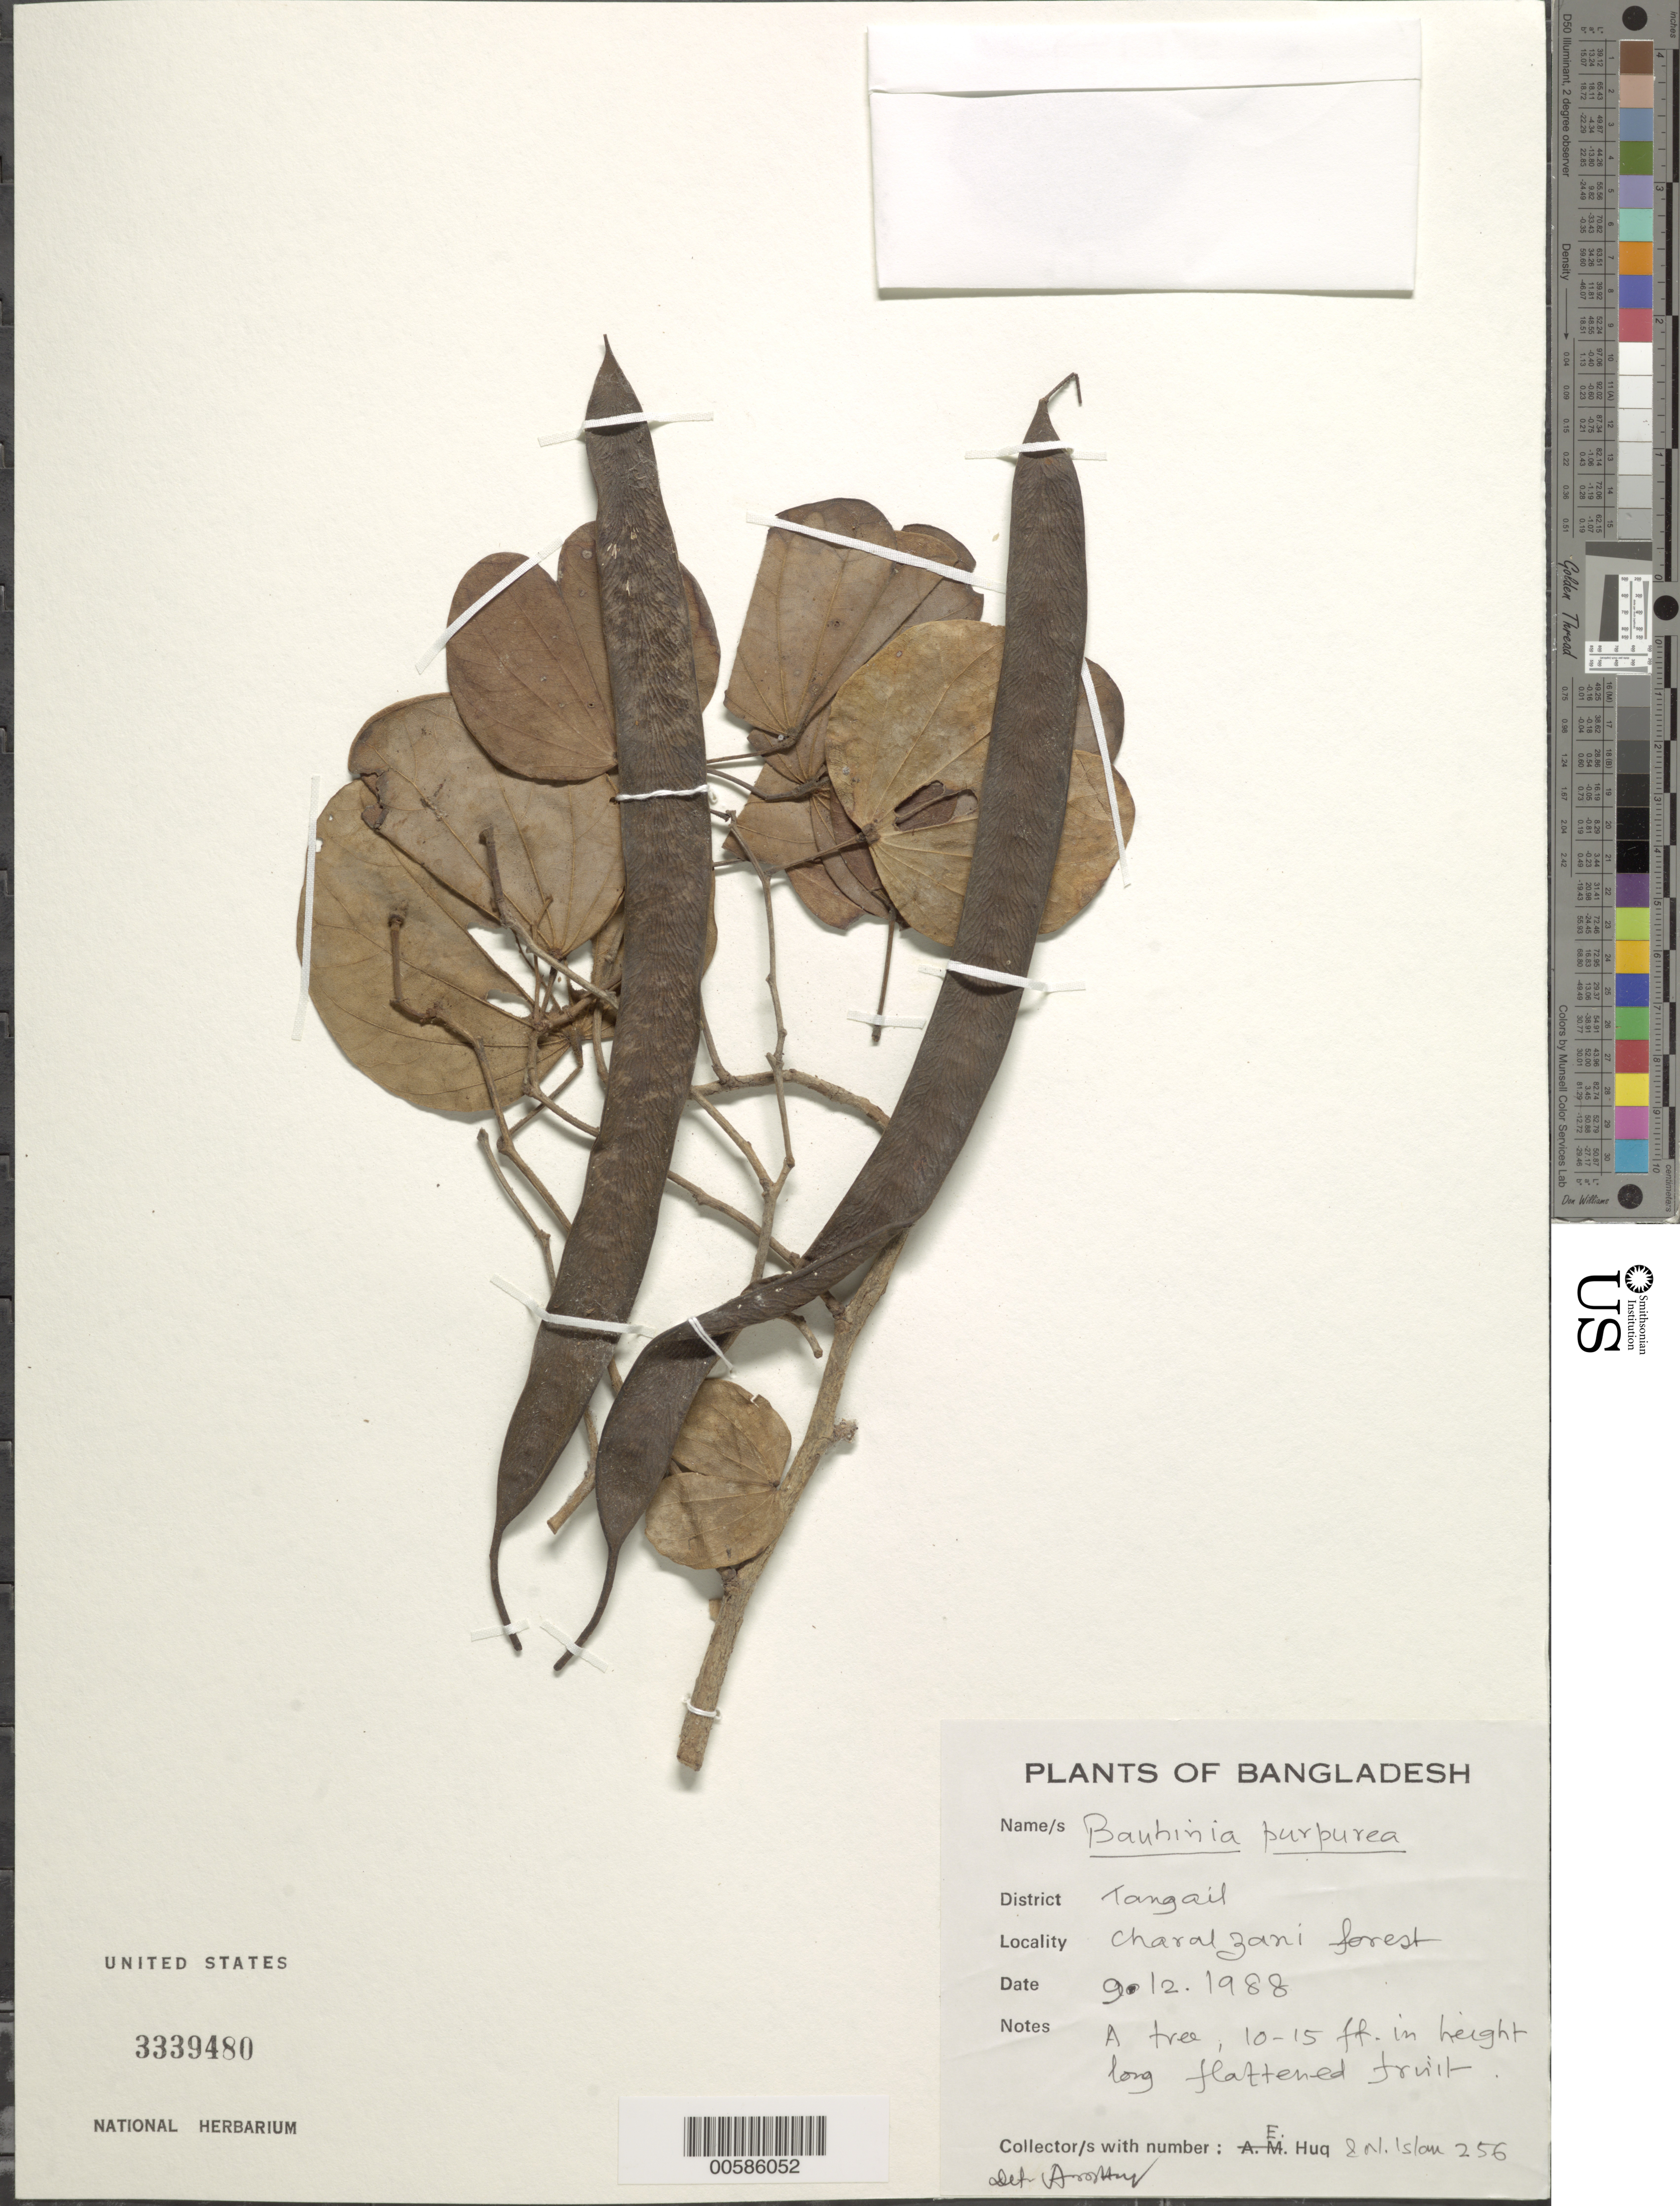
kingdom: Plantae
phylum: Tracheophyta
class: Magnoliopsida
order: Fabales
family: Fabaceae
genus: Bauhinia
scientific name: Bauhinia purpurea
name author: L.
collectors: A. M. Huq & N. Islam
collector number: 256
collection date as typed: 09 Dec 1988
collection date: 1988-12-09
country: Bangladesh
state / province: Dhaka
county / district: Tangail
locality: Charalzani forest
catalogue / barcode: US 3339480